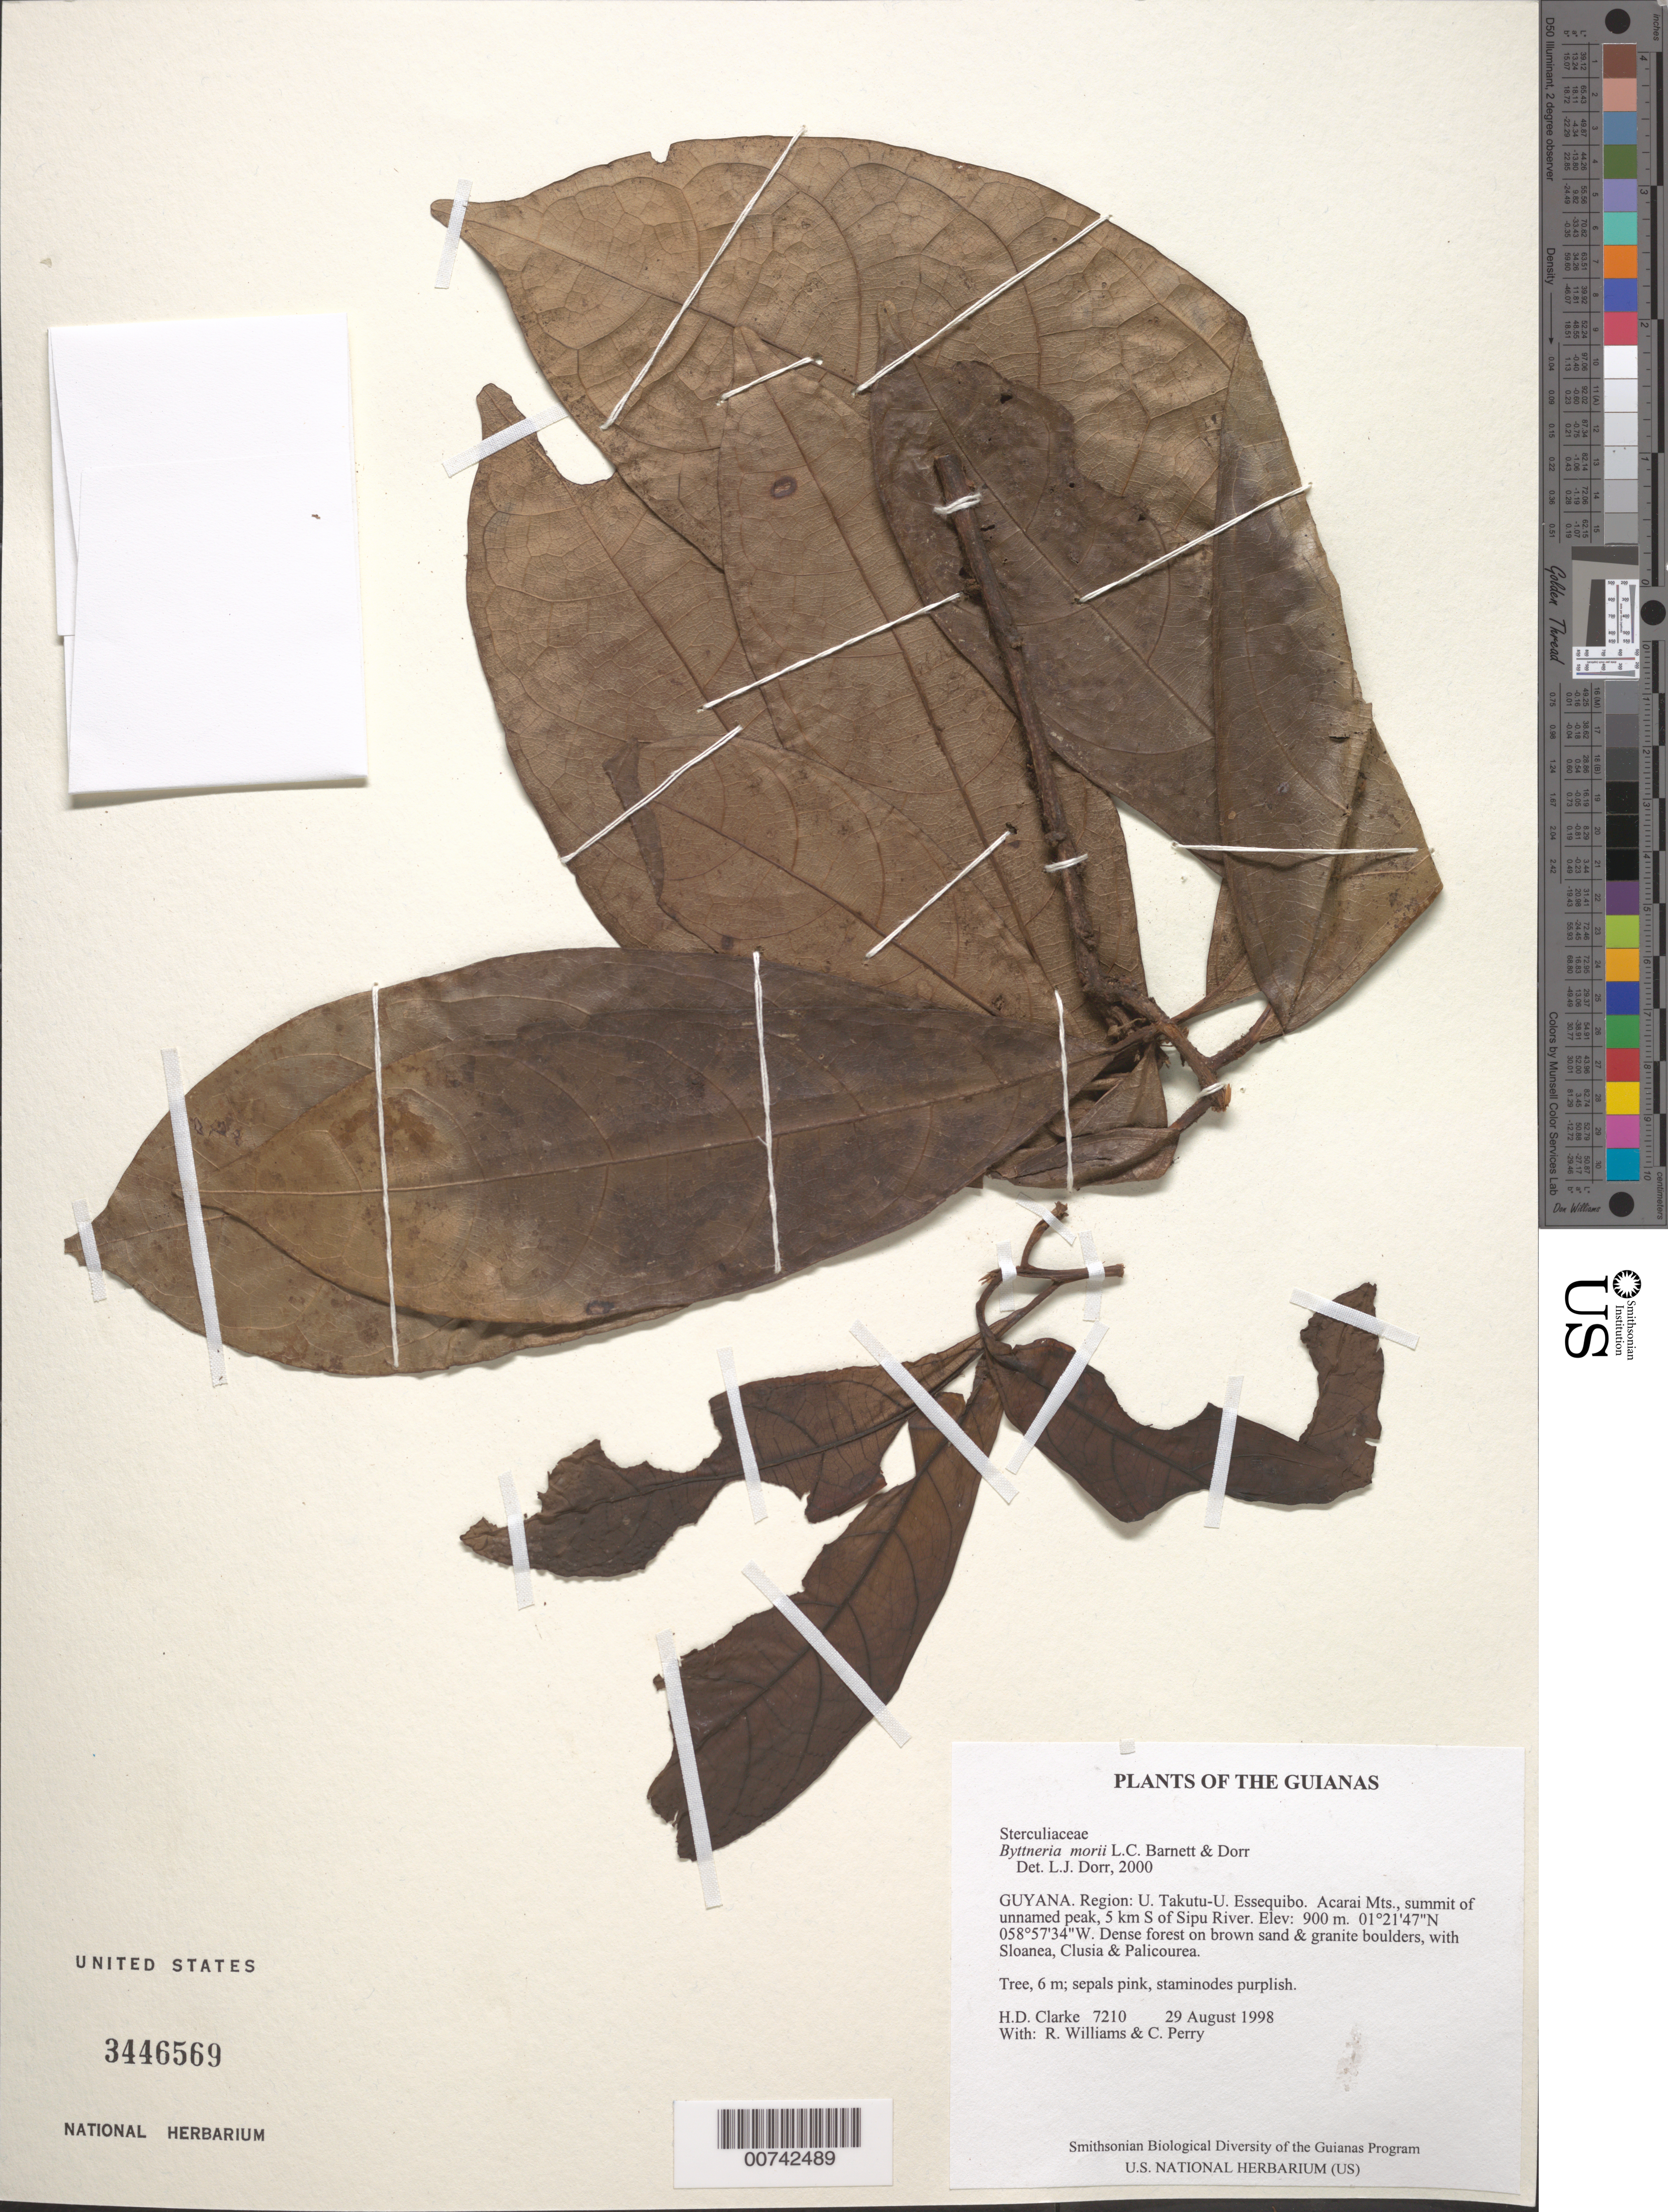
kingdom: Plantae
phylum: Tracheophyta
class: Magnoliopsida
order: Malvales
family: Malvaceae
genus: Byttneria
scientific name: Byttneria morii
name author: L.C. Barnett & Dorr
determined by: Dorr, L. J., (BOT), Smithsonian Institution - National Museum of Natural History (UNITED STATES)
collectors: H. D. Clarke, R. Williams & C. Perry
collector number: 7210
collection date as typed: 29 August 1998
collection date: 1998-08-29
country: Guyana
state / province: U. Takutu-U. Essequibo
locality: Acarai Mts., summit of unnamed peak, 5 km S of Sipu River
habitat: Dense forest on brown sand & granite boulders, with Sloanea, Clusia & Palicourea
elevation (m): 900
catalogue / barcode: US 3446569